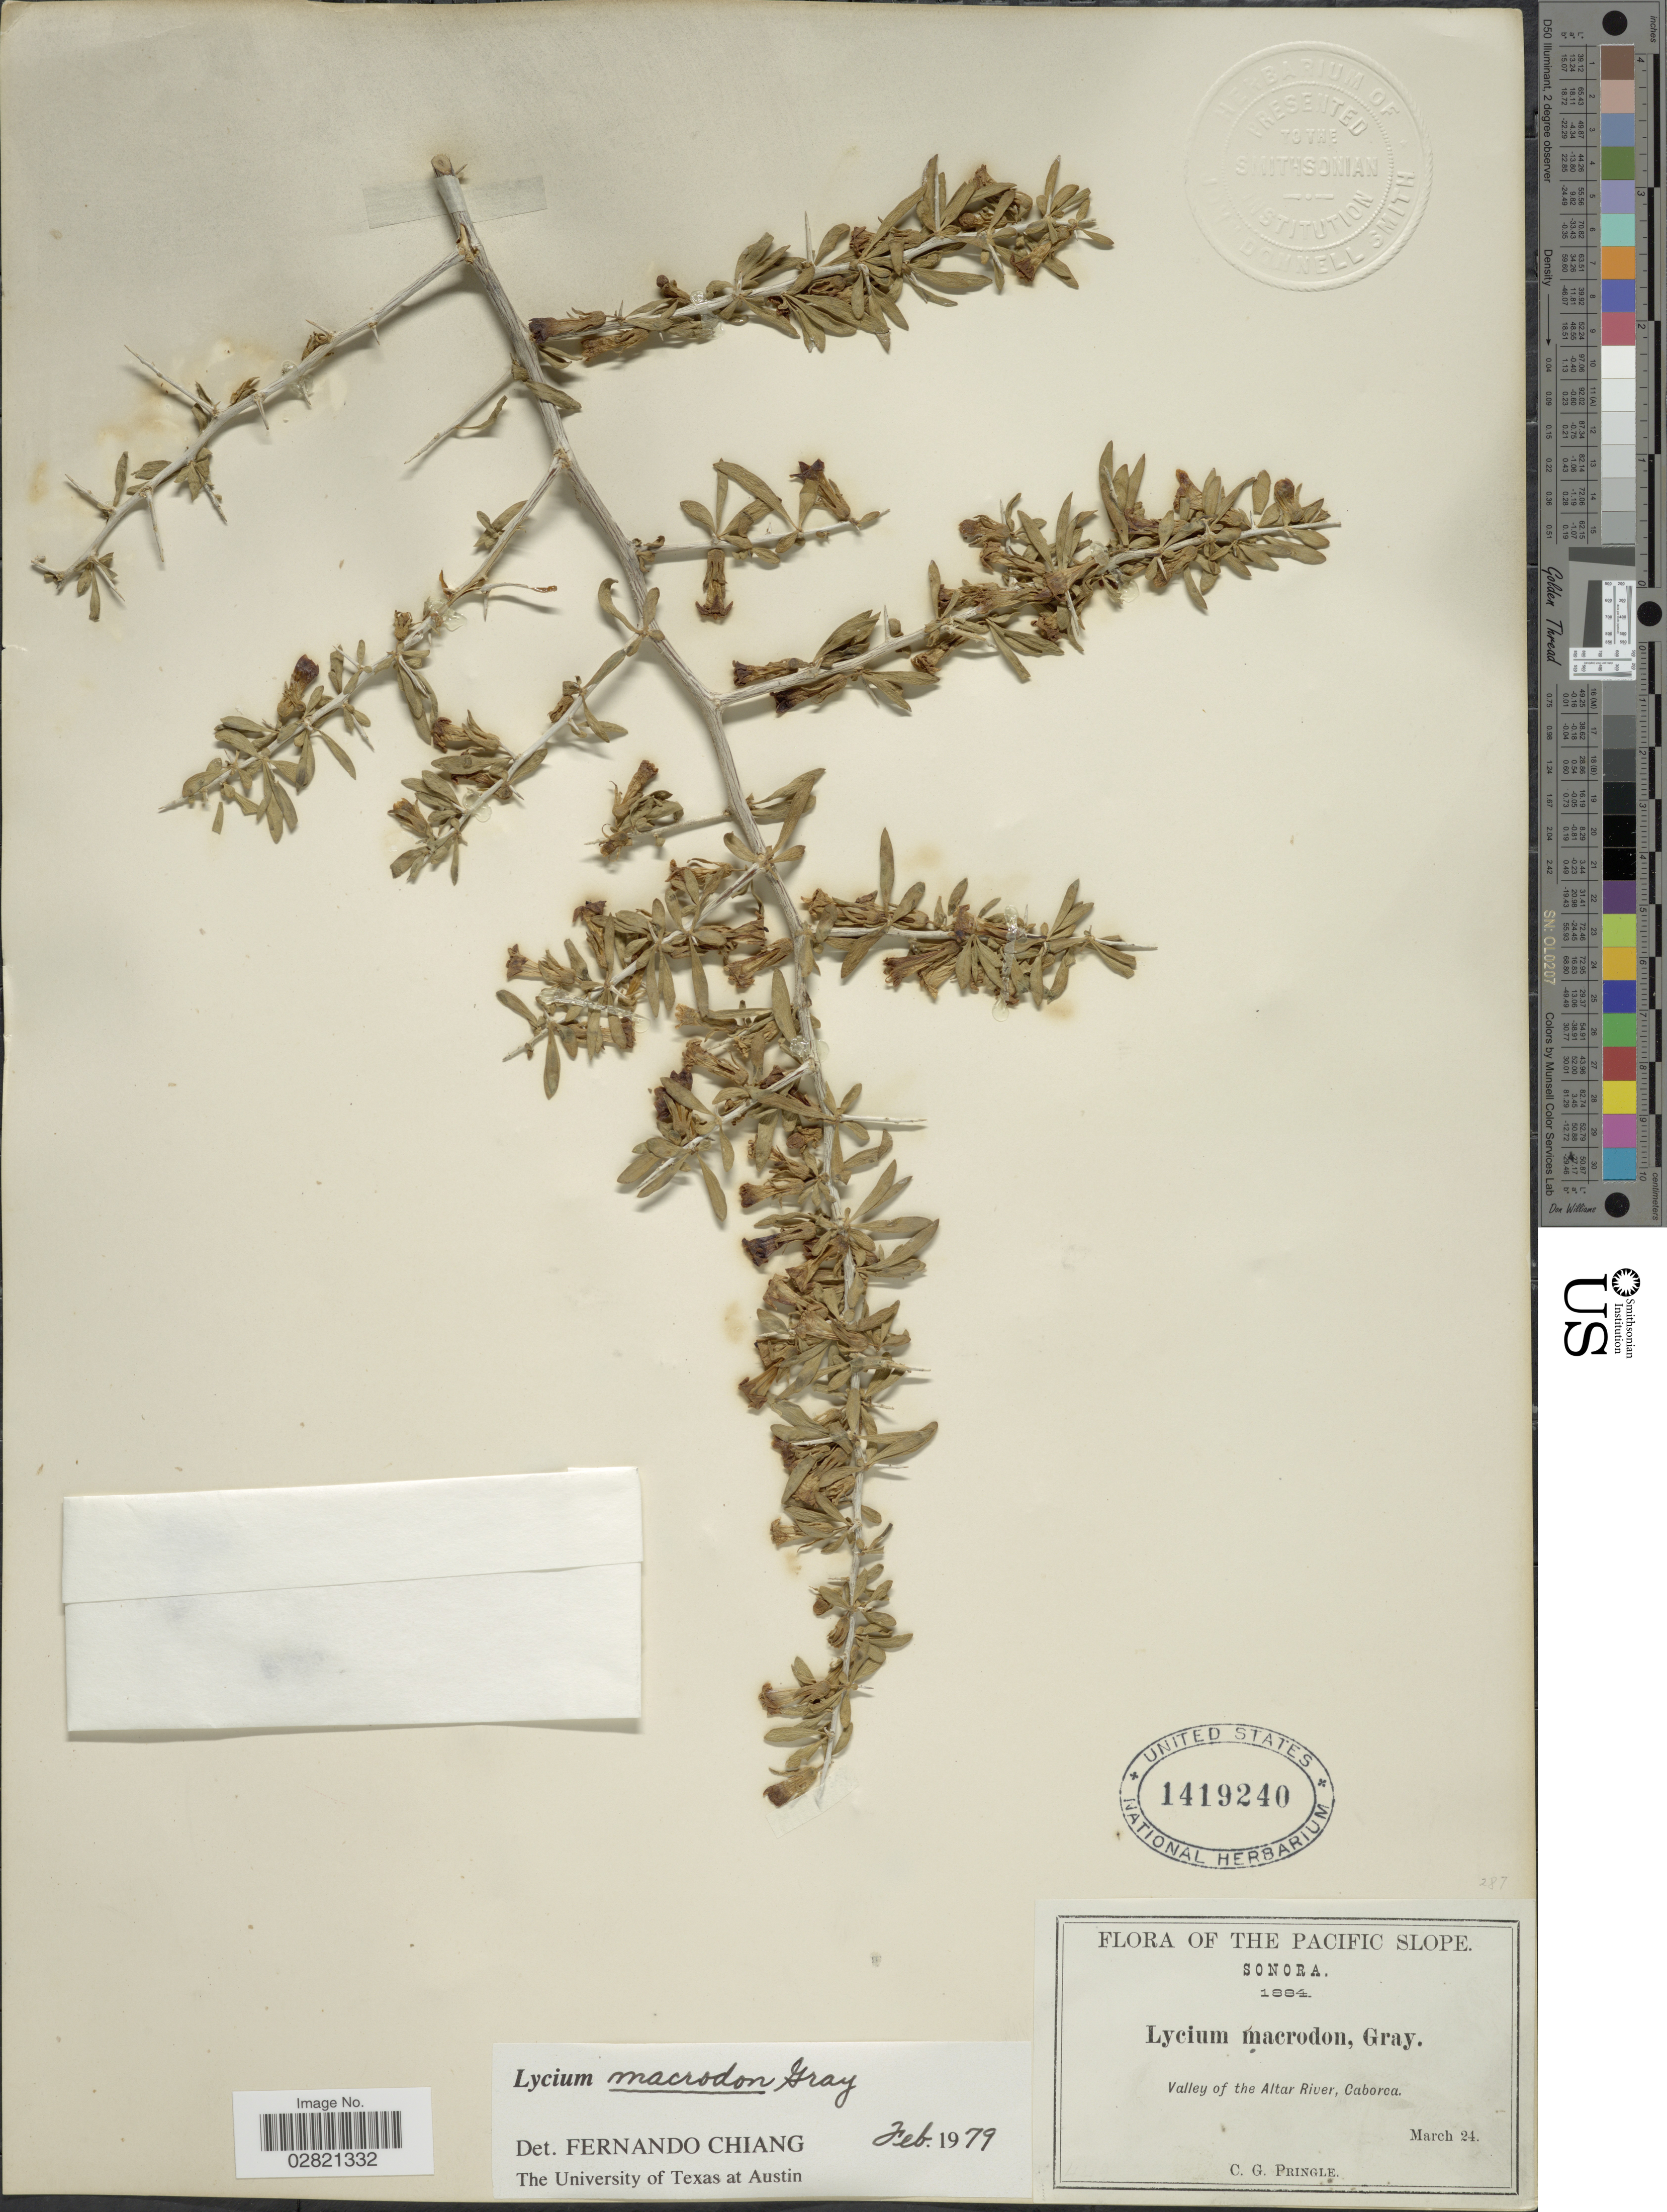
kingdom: Plantae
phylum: Tracheophyta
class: Magnoliopsida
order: Solanales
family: Solanaceae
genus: Lycium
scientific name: Lycium macrodon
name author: A. Gray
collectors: C. G. Pringle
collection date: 1884-03-24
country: Mexico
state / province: Sonora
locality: The Pacific Slope, Valley of the Altar River, Caborca.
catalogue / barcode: US 1419240